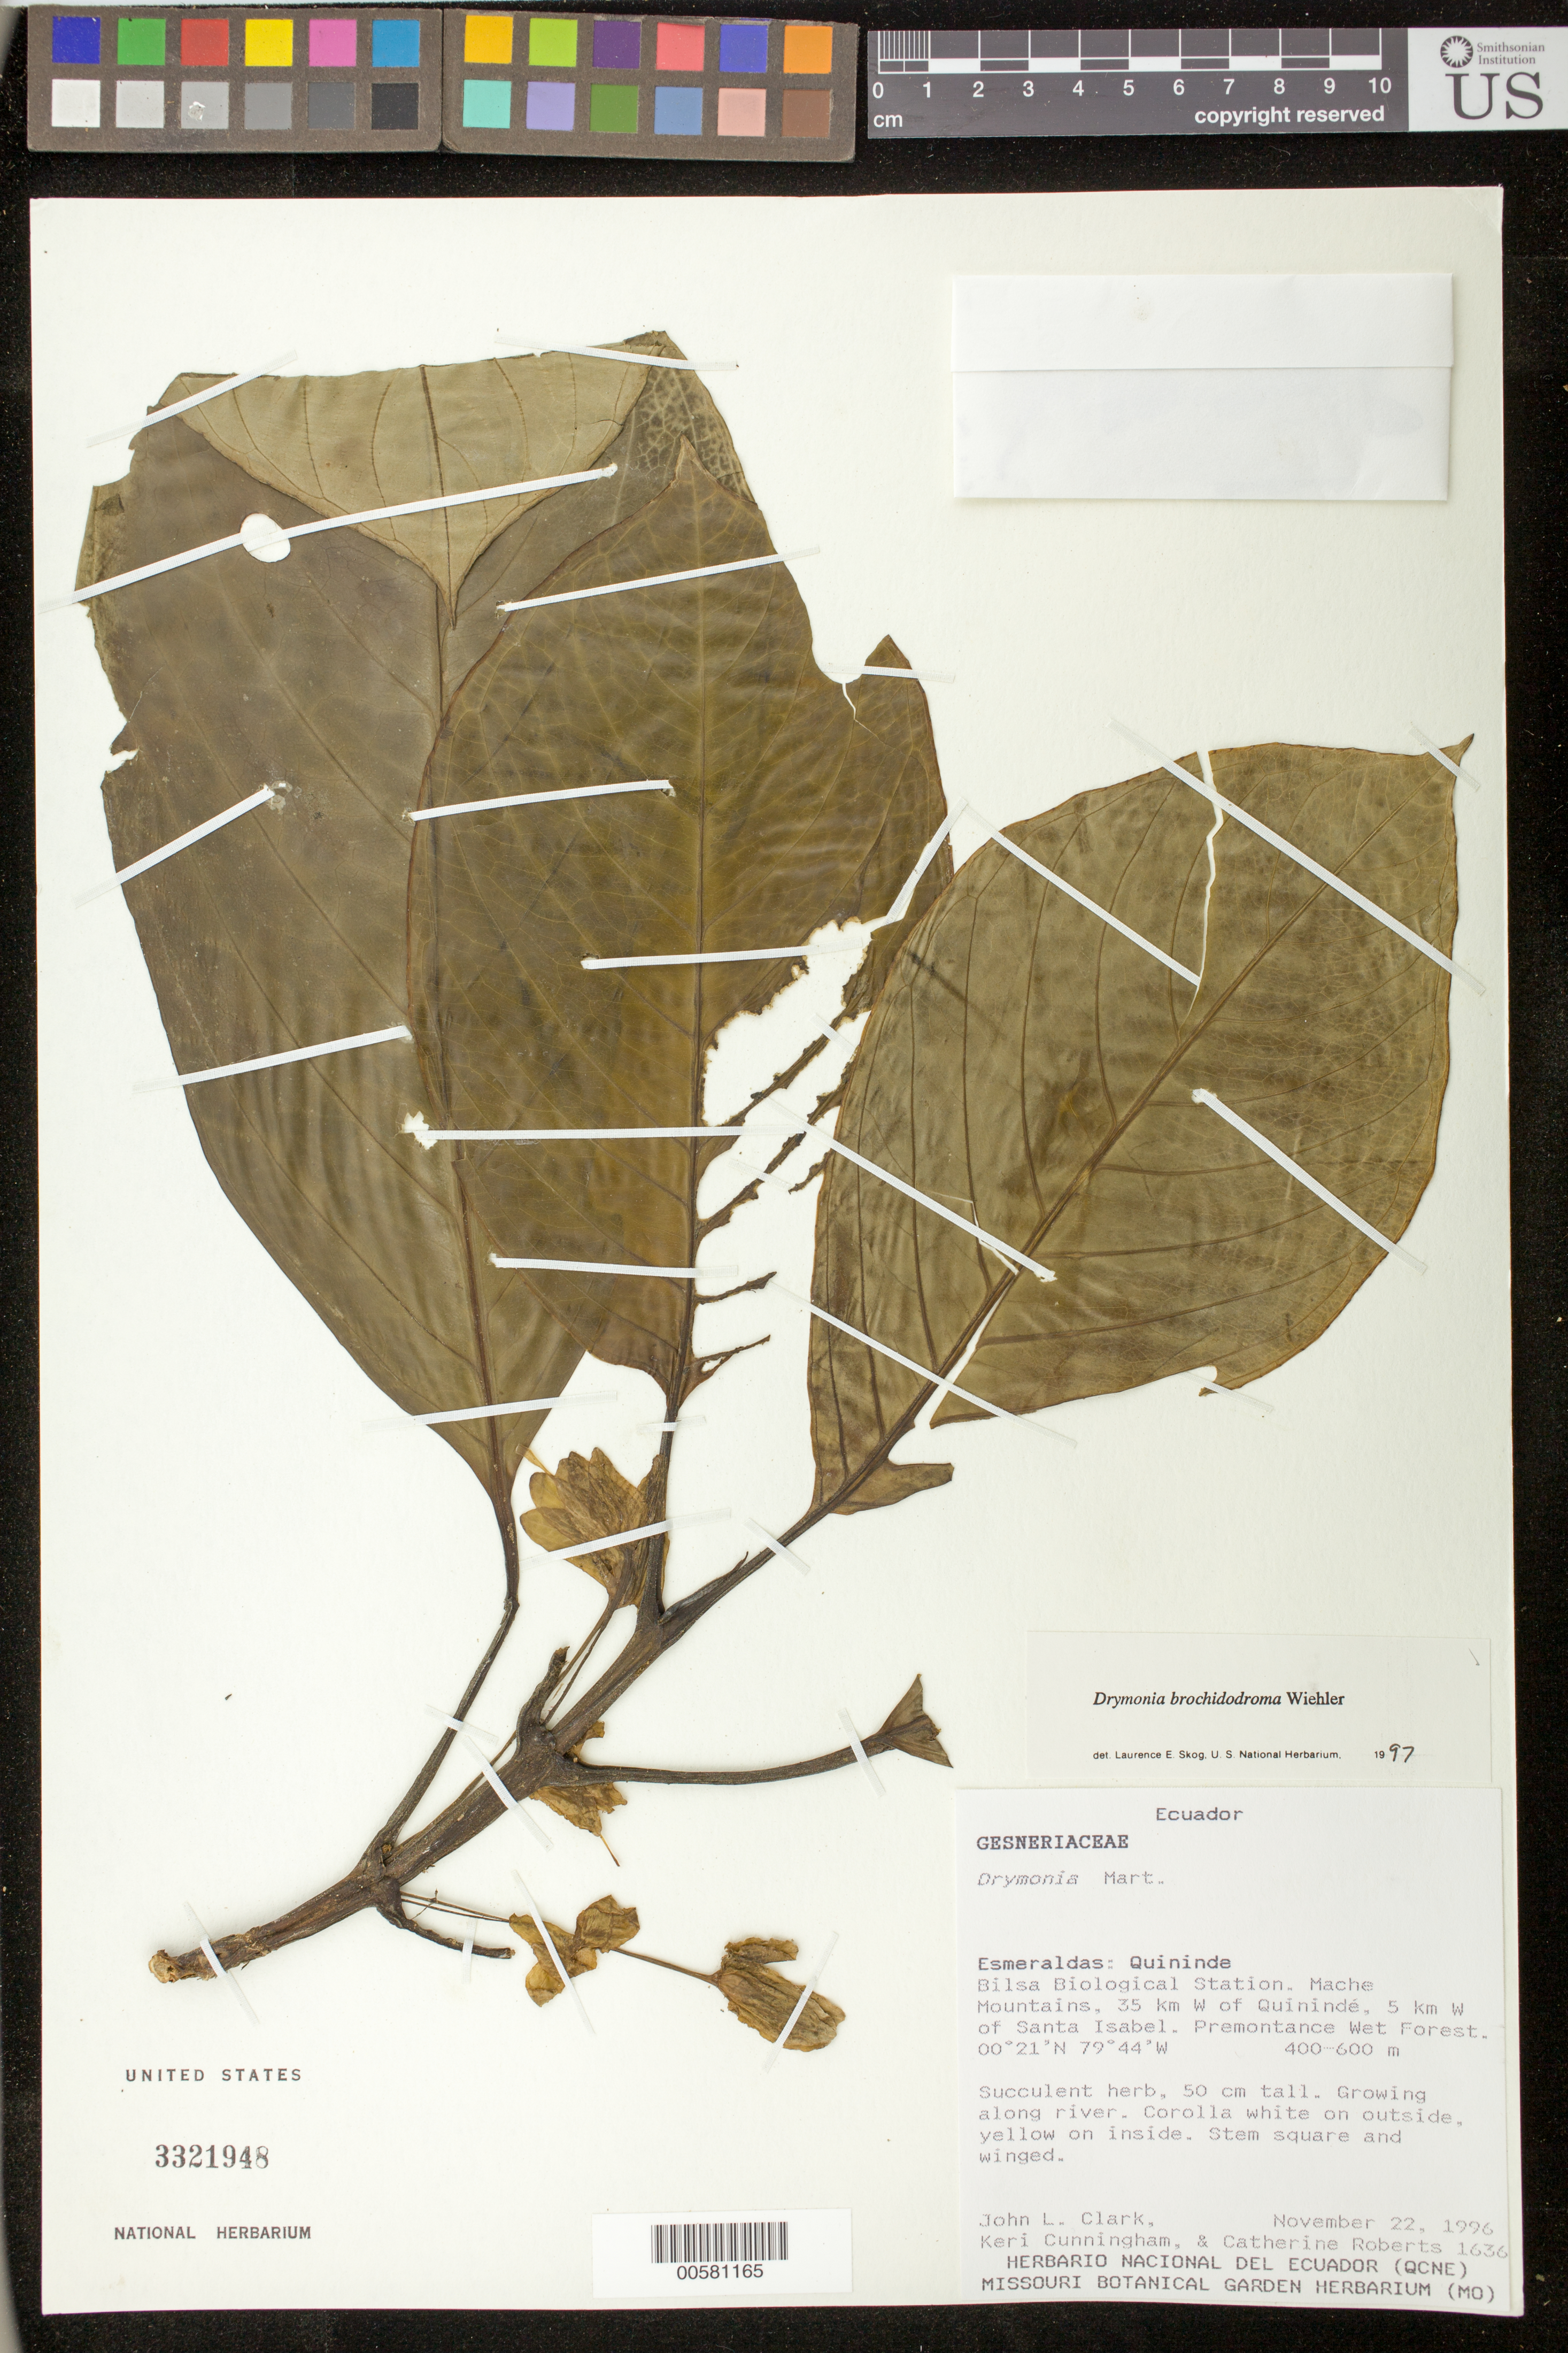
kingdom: Plantae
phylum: Tracheophyta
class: Magnoliopsida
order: Lamiales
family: Gesneriaceae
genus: Drymonia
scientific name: Drymonia brochidodroma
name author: Wiehler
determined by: Skog, Laurence E.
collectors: J. L. Clark, K. Cunningham & C. Roberts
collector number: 1636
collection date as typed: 22 Nov 1995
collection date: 1995-11-22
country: Ecuador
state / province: Esmeraldas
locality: Quininde: Bilsa Biological Station, Mache Mountains, 35 km W of Quinindé, 5 km W of Santa Isabel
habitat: Premontane wet forest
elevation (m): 400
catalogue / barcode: US 3321948